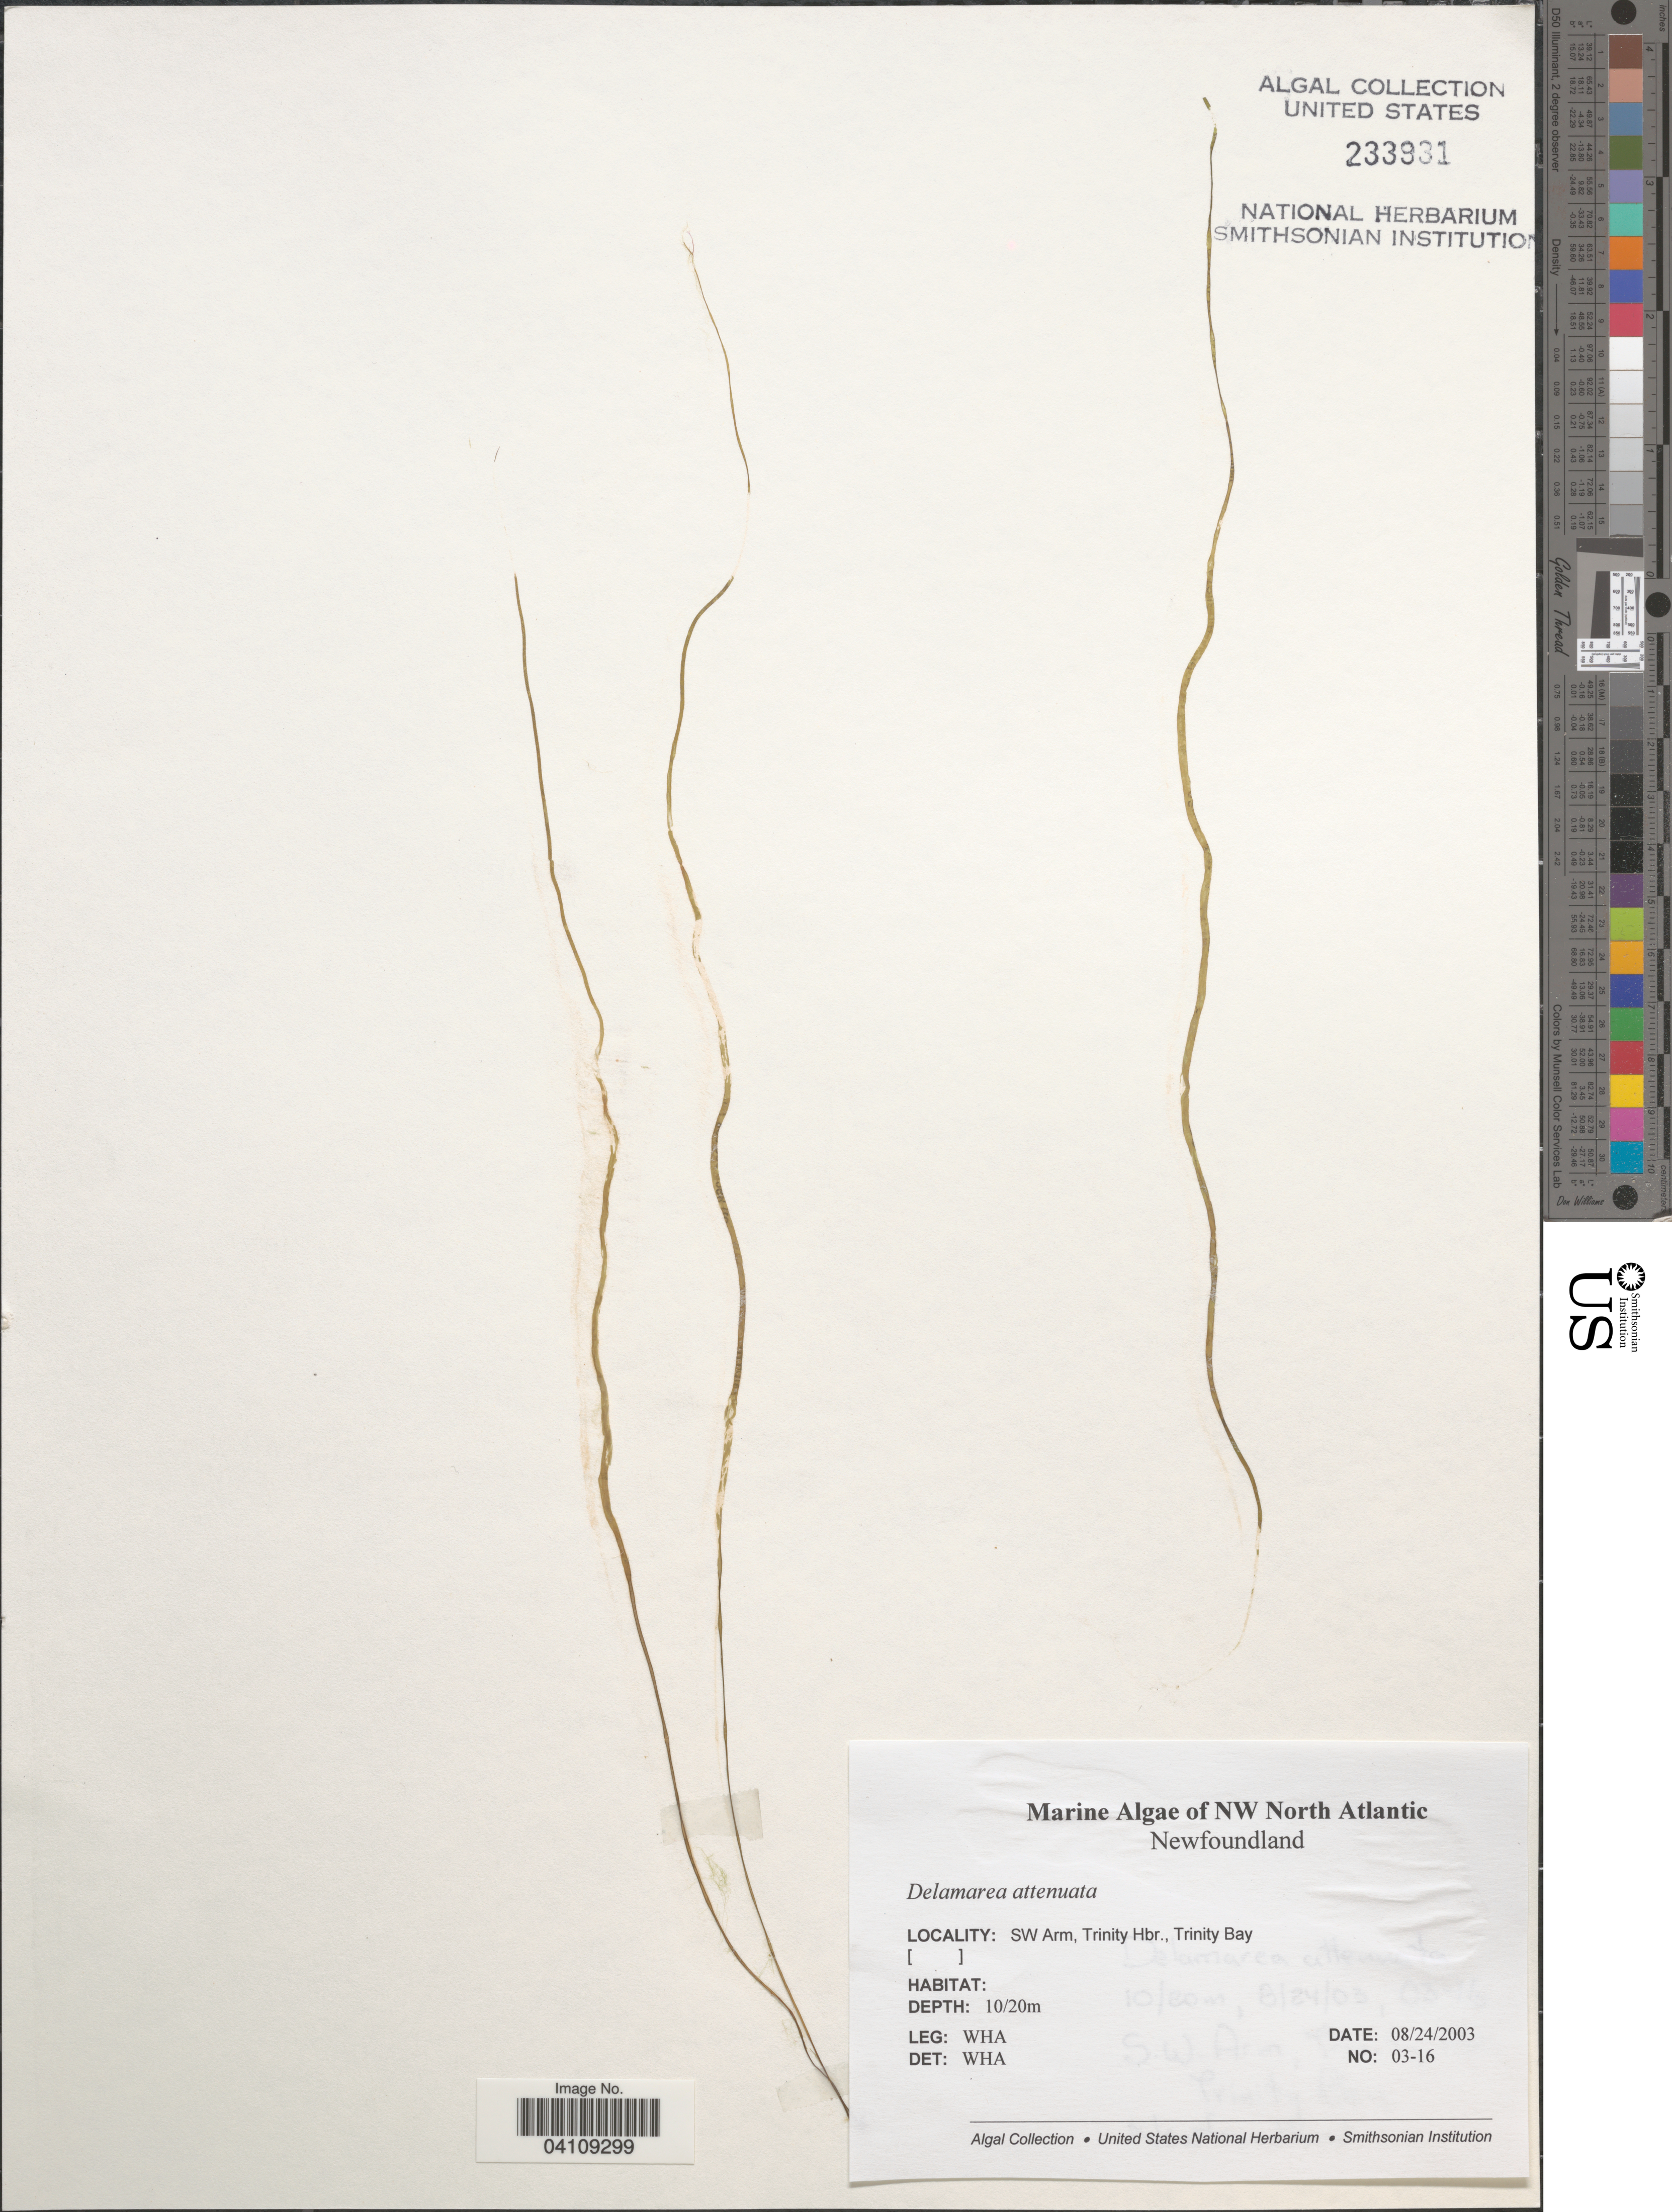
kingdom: Chromista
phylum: Ochrophyta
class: Phaeophyceae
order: Ectocarpales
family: Chordariaceae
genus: Delamarea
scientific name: Delamarea attenuata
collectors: W. H. Adey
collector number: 03-16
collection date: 2003-08-24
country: Canada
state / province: Newfoundland and Labrador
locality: NW North Atlantic. SW Arm, Trinity Hbr., Trinity Bay.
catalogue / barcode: US 233931